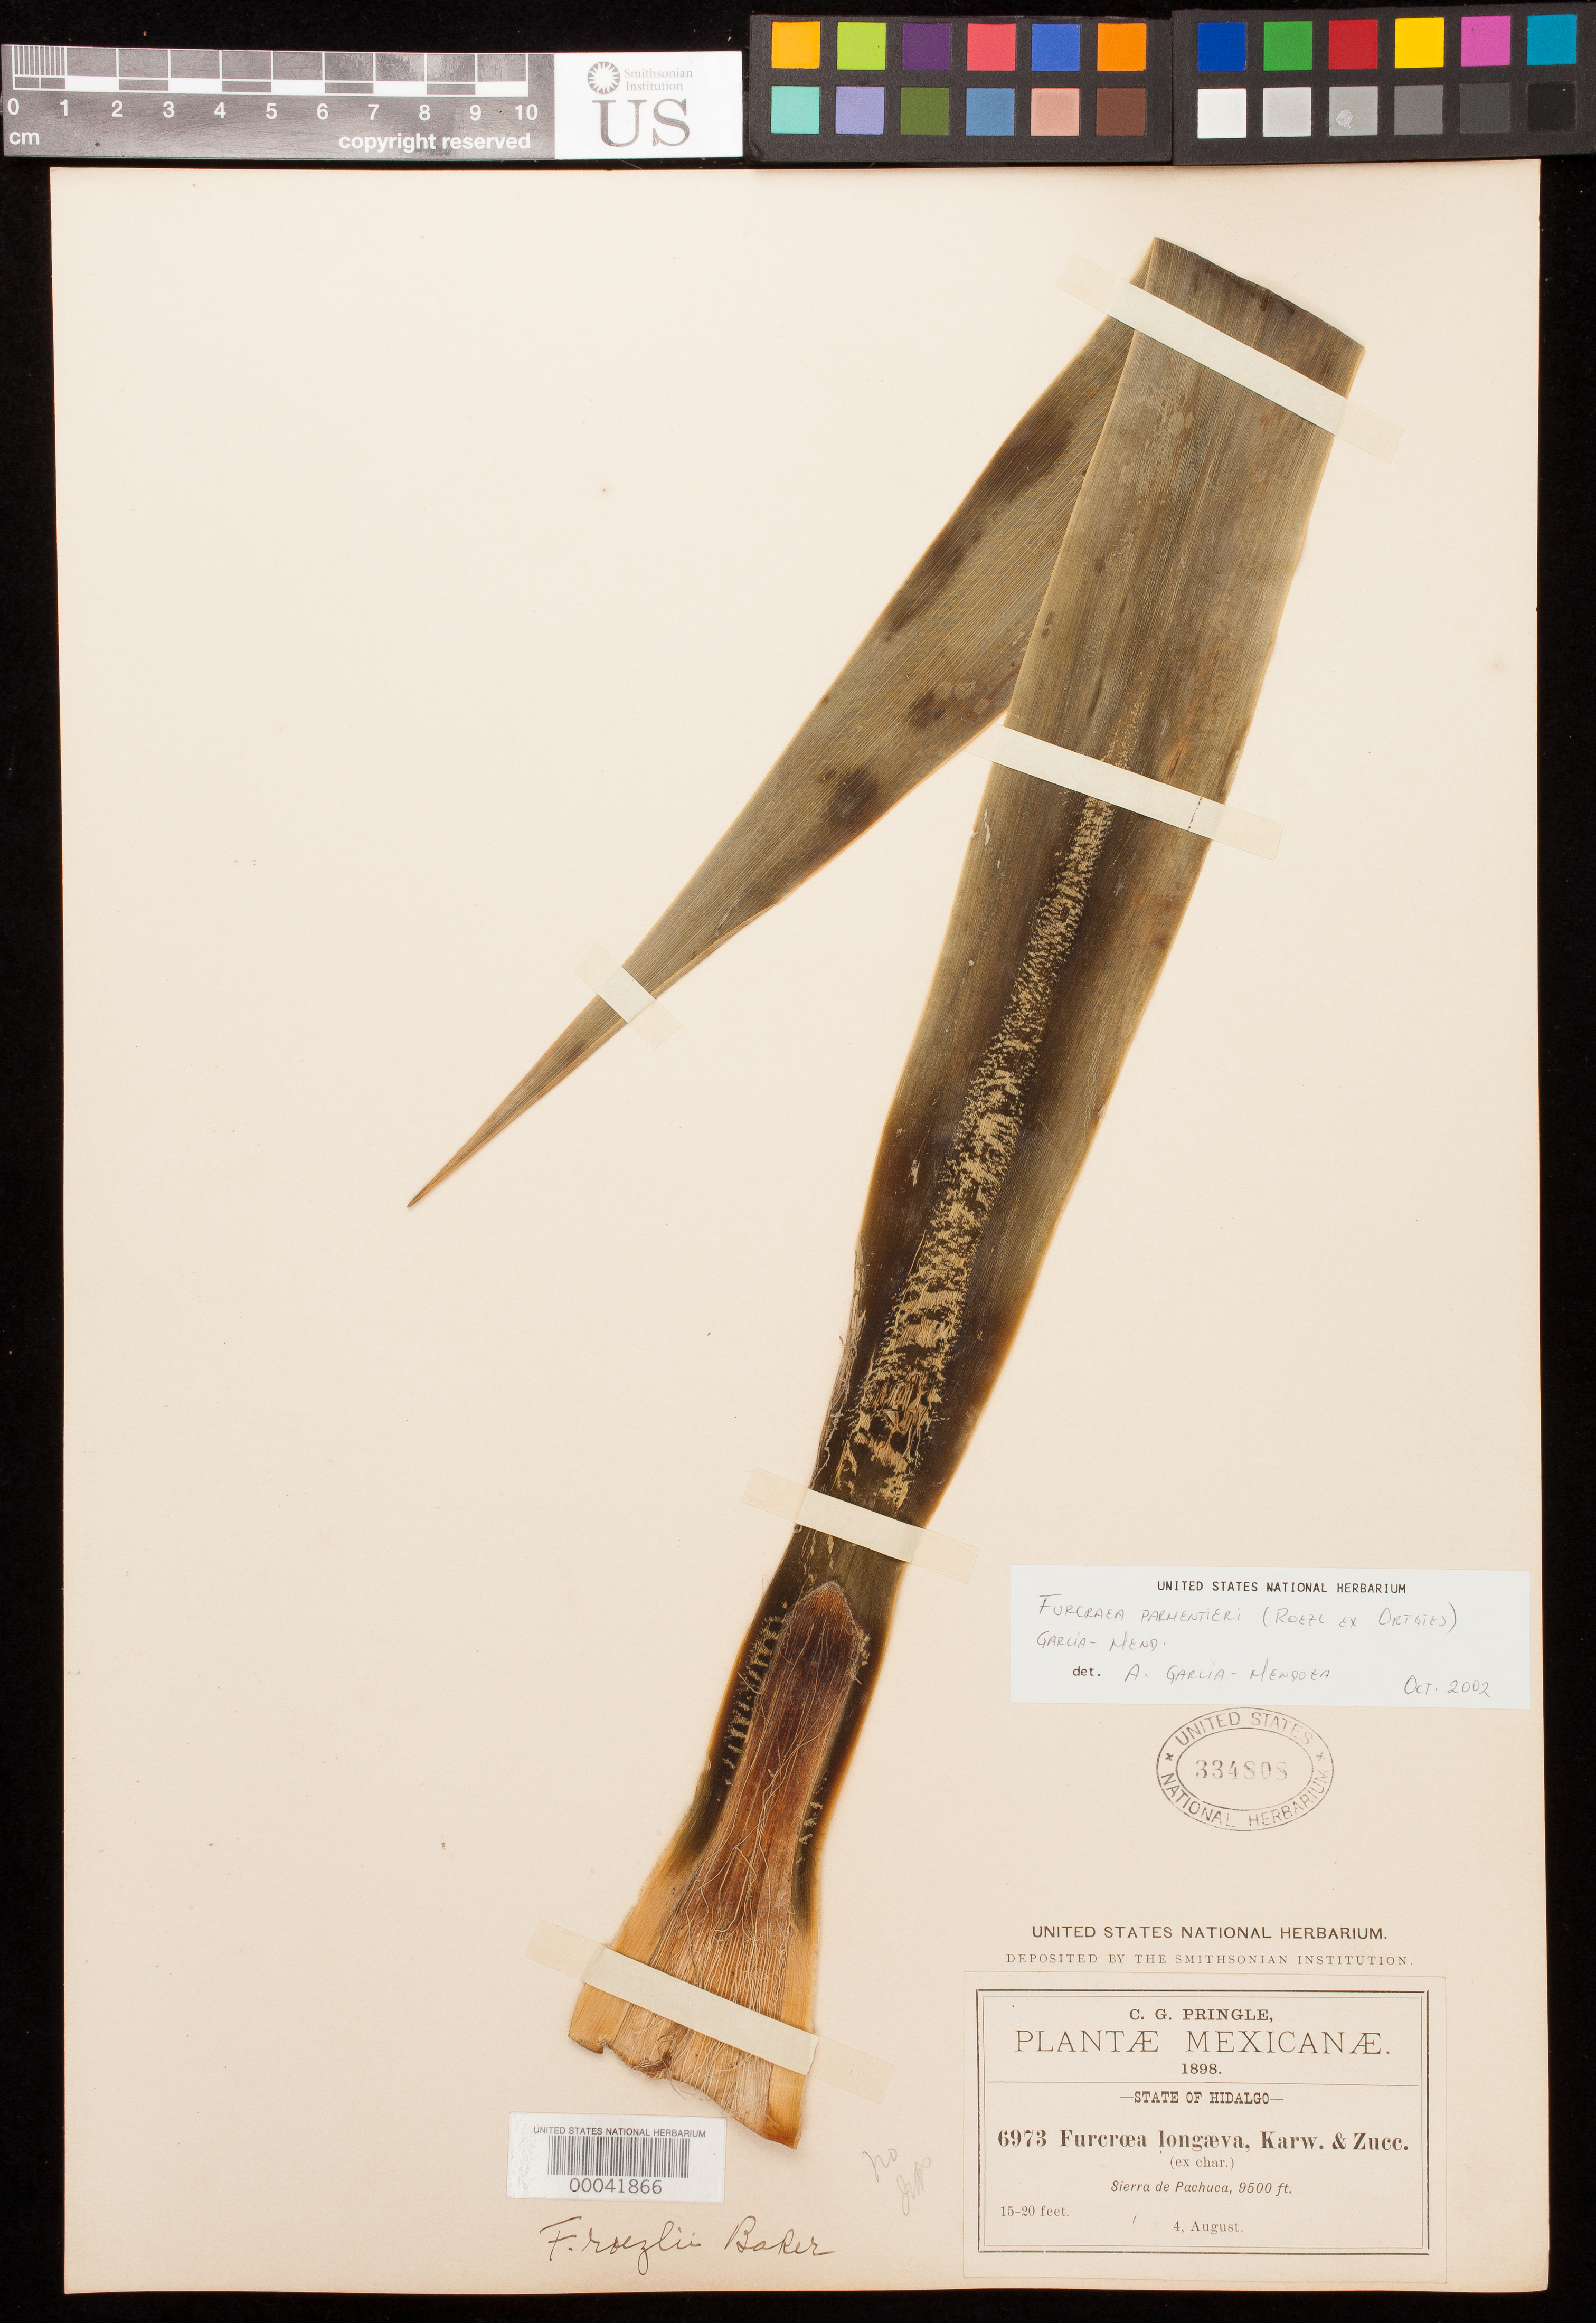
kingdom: Plantae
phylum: Tracheophyta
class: Liliopsida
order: Asparagales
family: Asparagaceae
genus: Furcraea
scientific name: Furcraea parmentieri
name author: (Roezl) García-Mend.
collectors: C. G. Pringle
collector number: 6973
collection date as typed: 04 Aug 1898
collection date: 1898-08-04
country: Mexico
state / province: Hidalgo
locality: Sierra de Pachuca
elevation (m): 2896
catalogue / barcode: US 334808